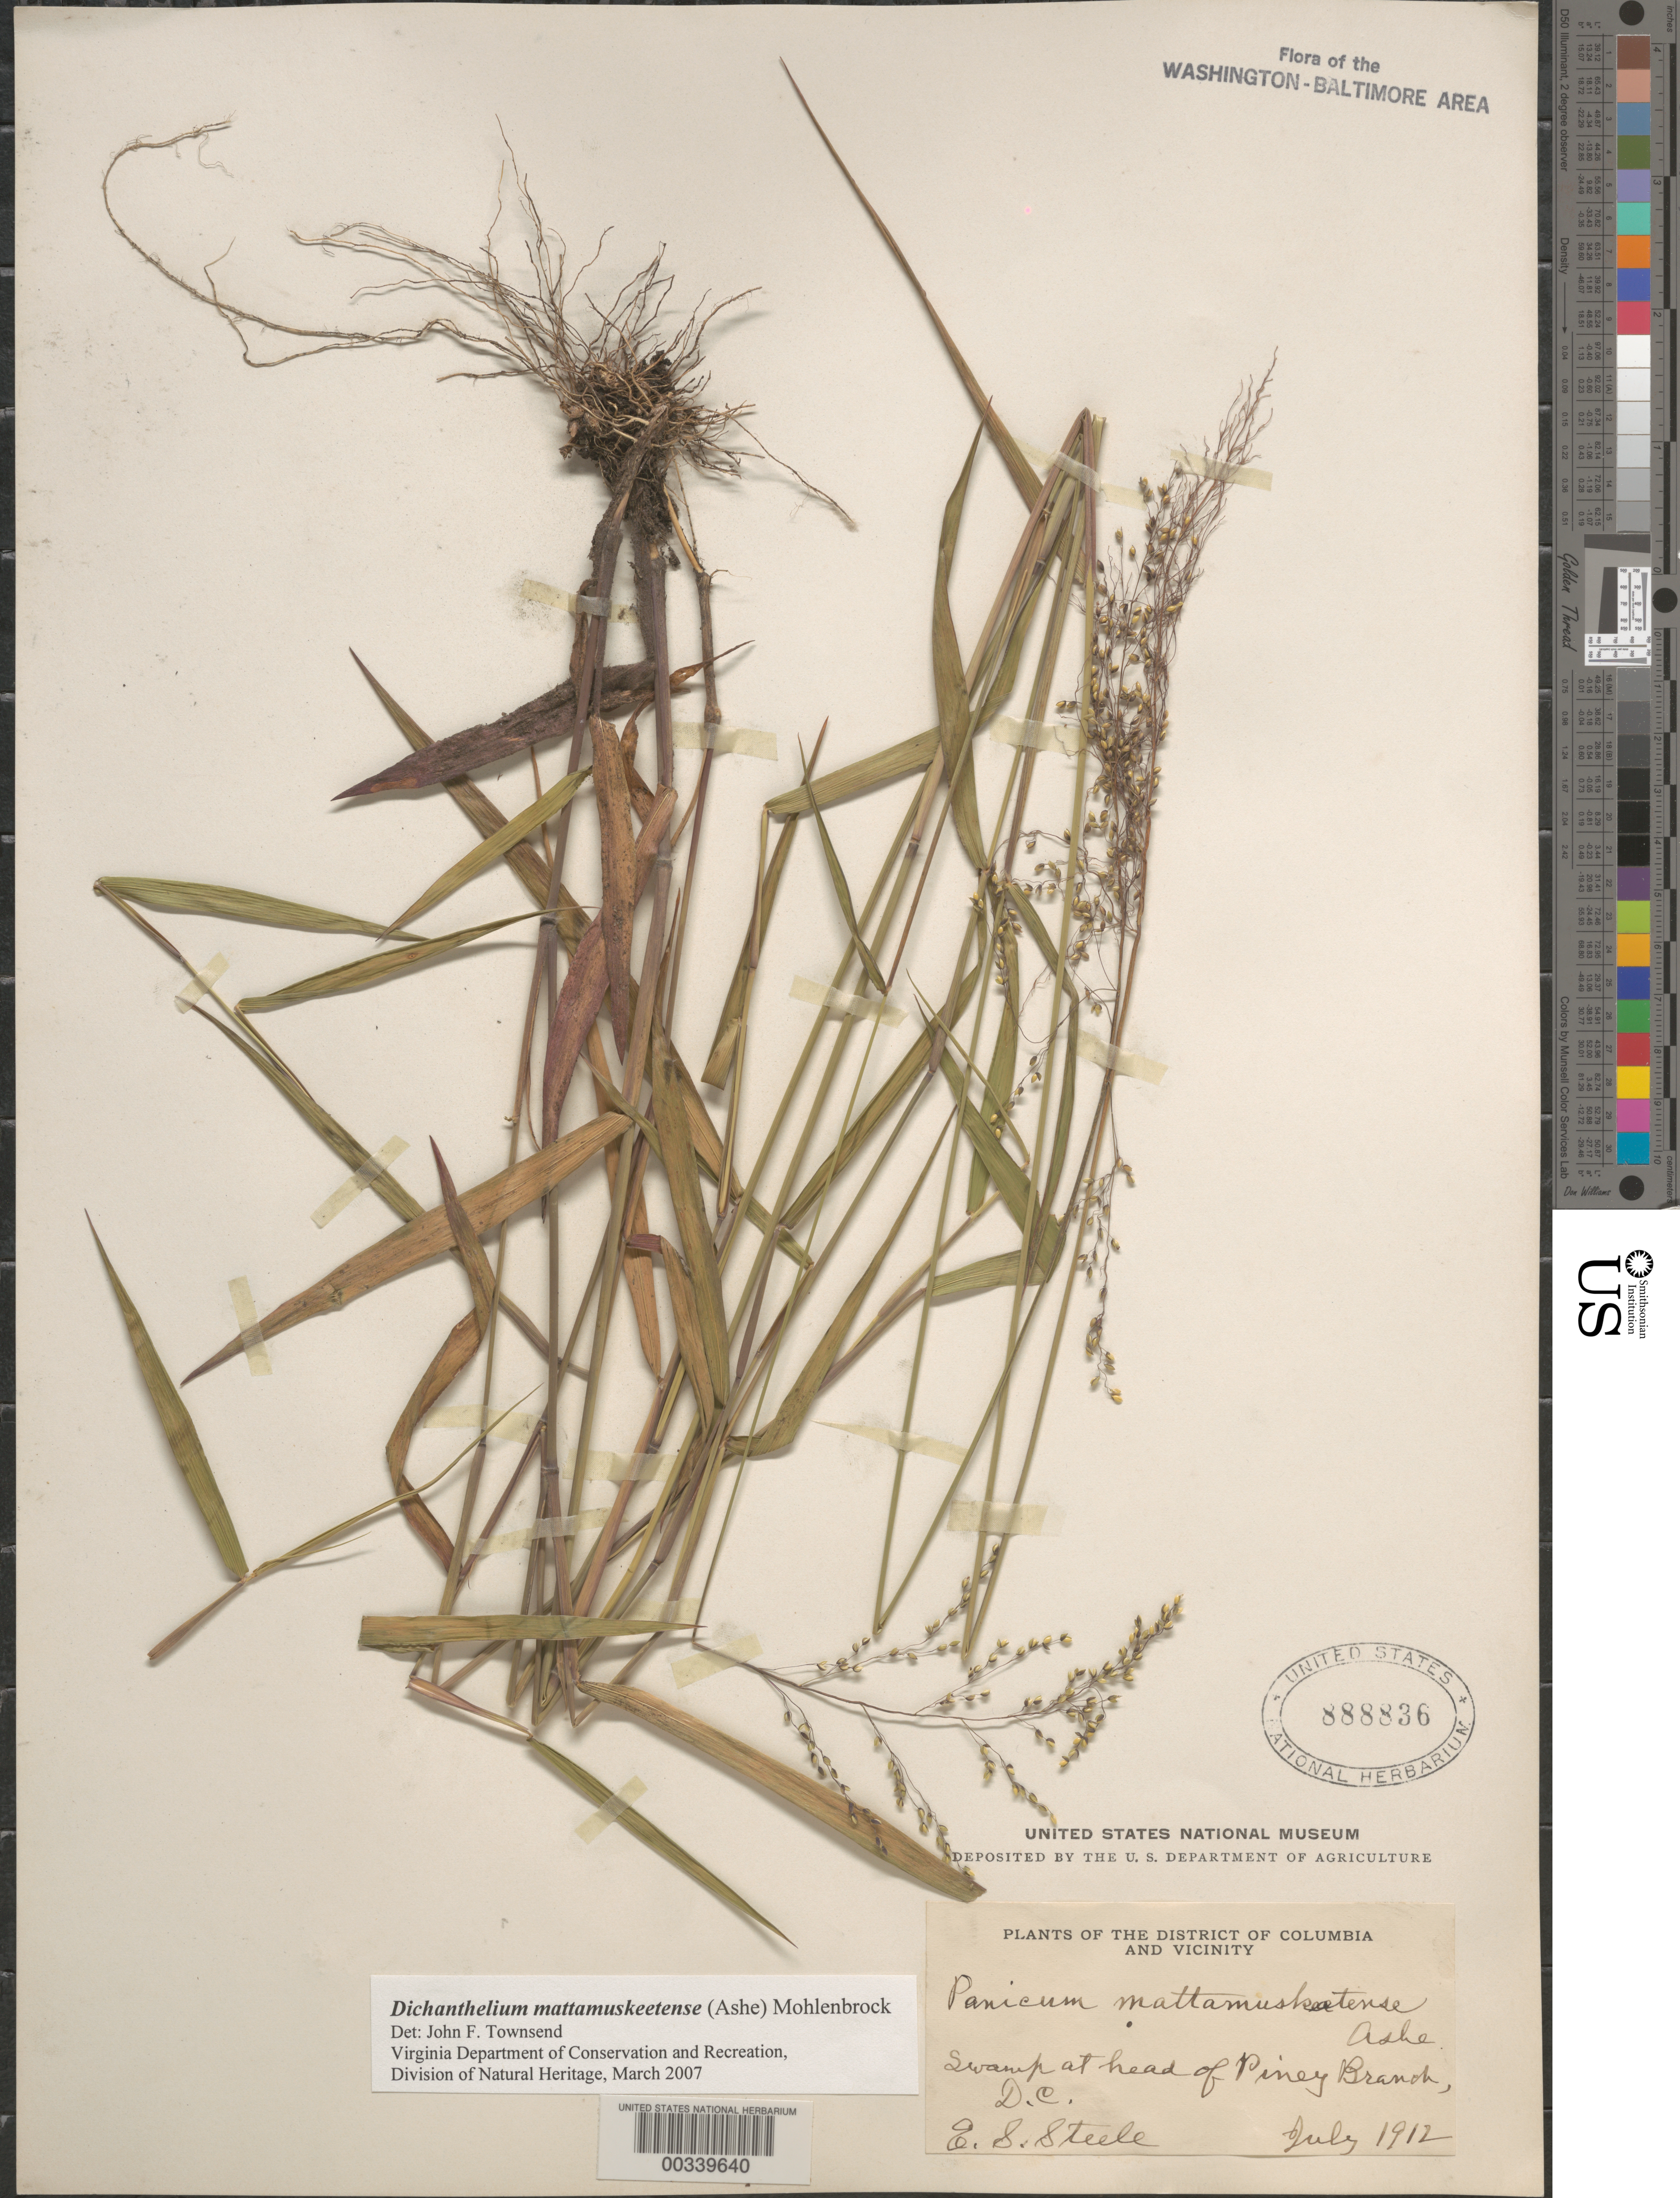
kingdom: Plantae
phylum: Tracheophyta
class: Liliopsida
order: Poales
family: Poaceae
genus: Dichanthelium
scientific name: Dichanthelium mattamuskeetense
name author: (Ashe) Mohlenbr.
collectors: E. Steele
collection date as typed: Jul 1912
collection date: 1912-07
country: United States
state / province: District of Columbia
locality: Head of Piney Branch Rock Creek Park and Vicinity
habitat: Swamp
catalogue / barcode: US 888836